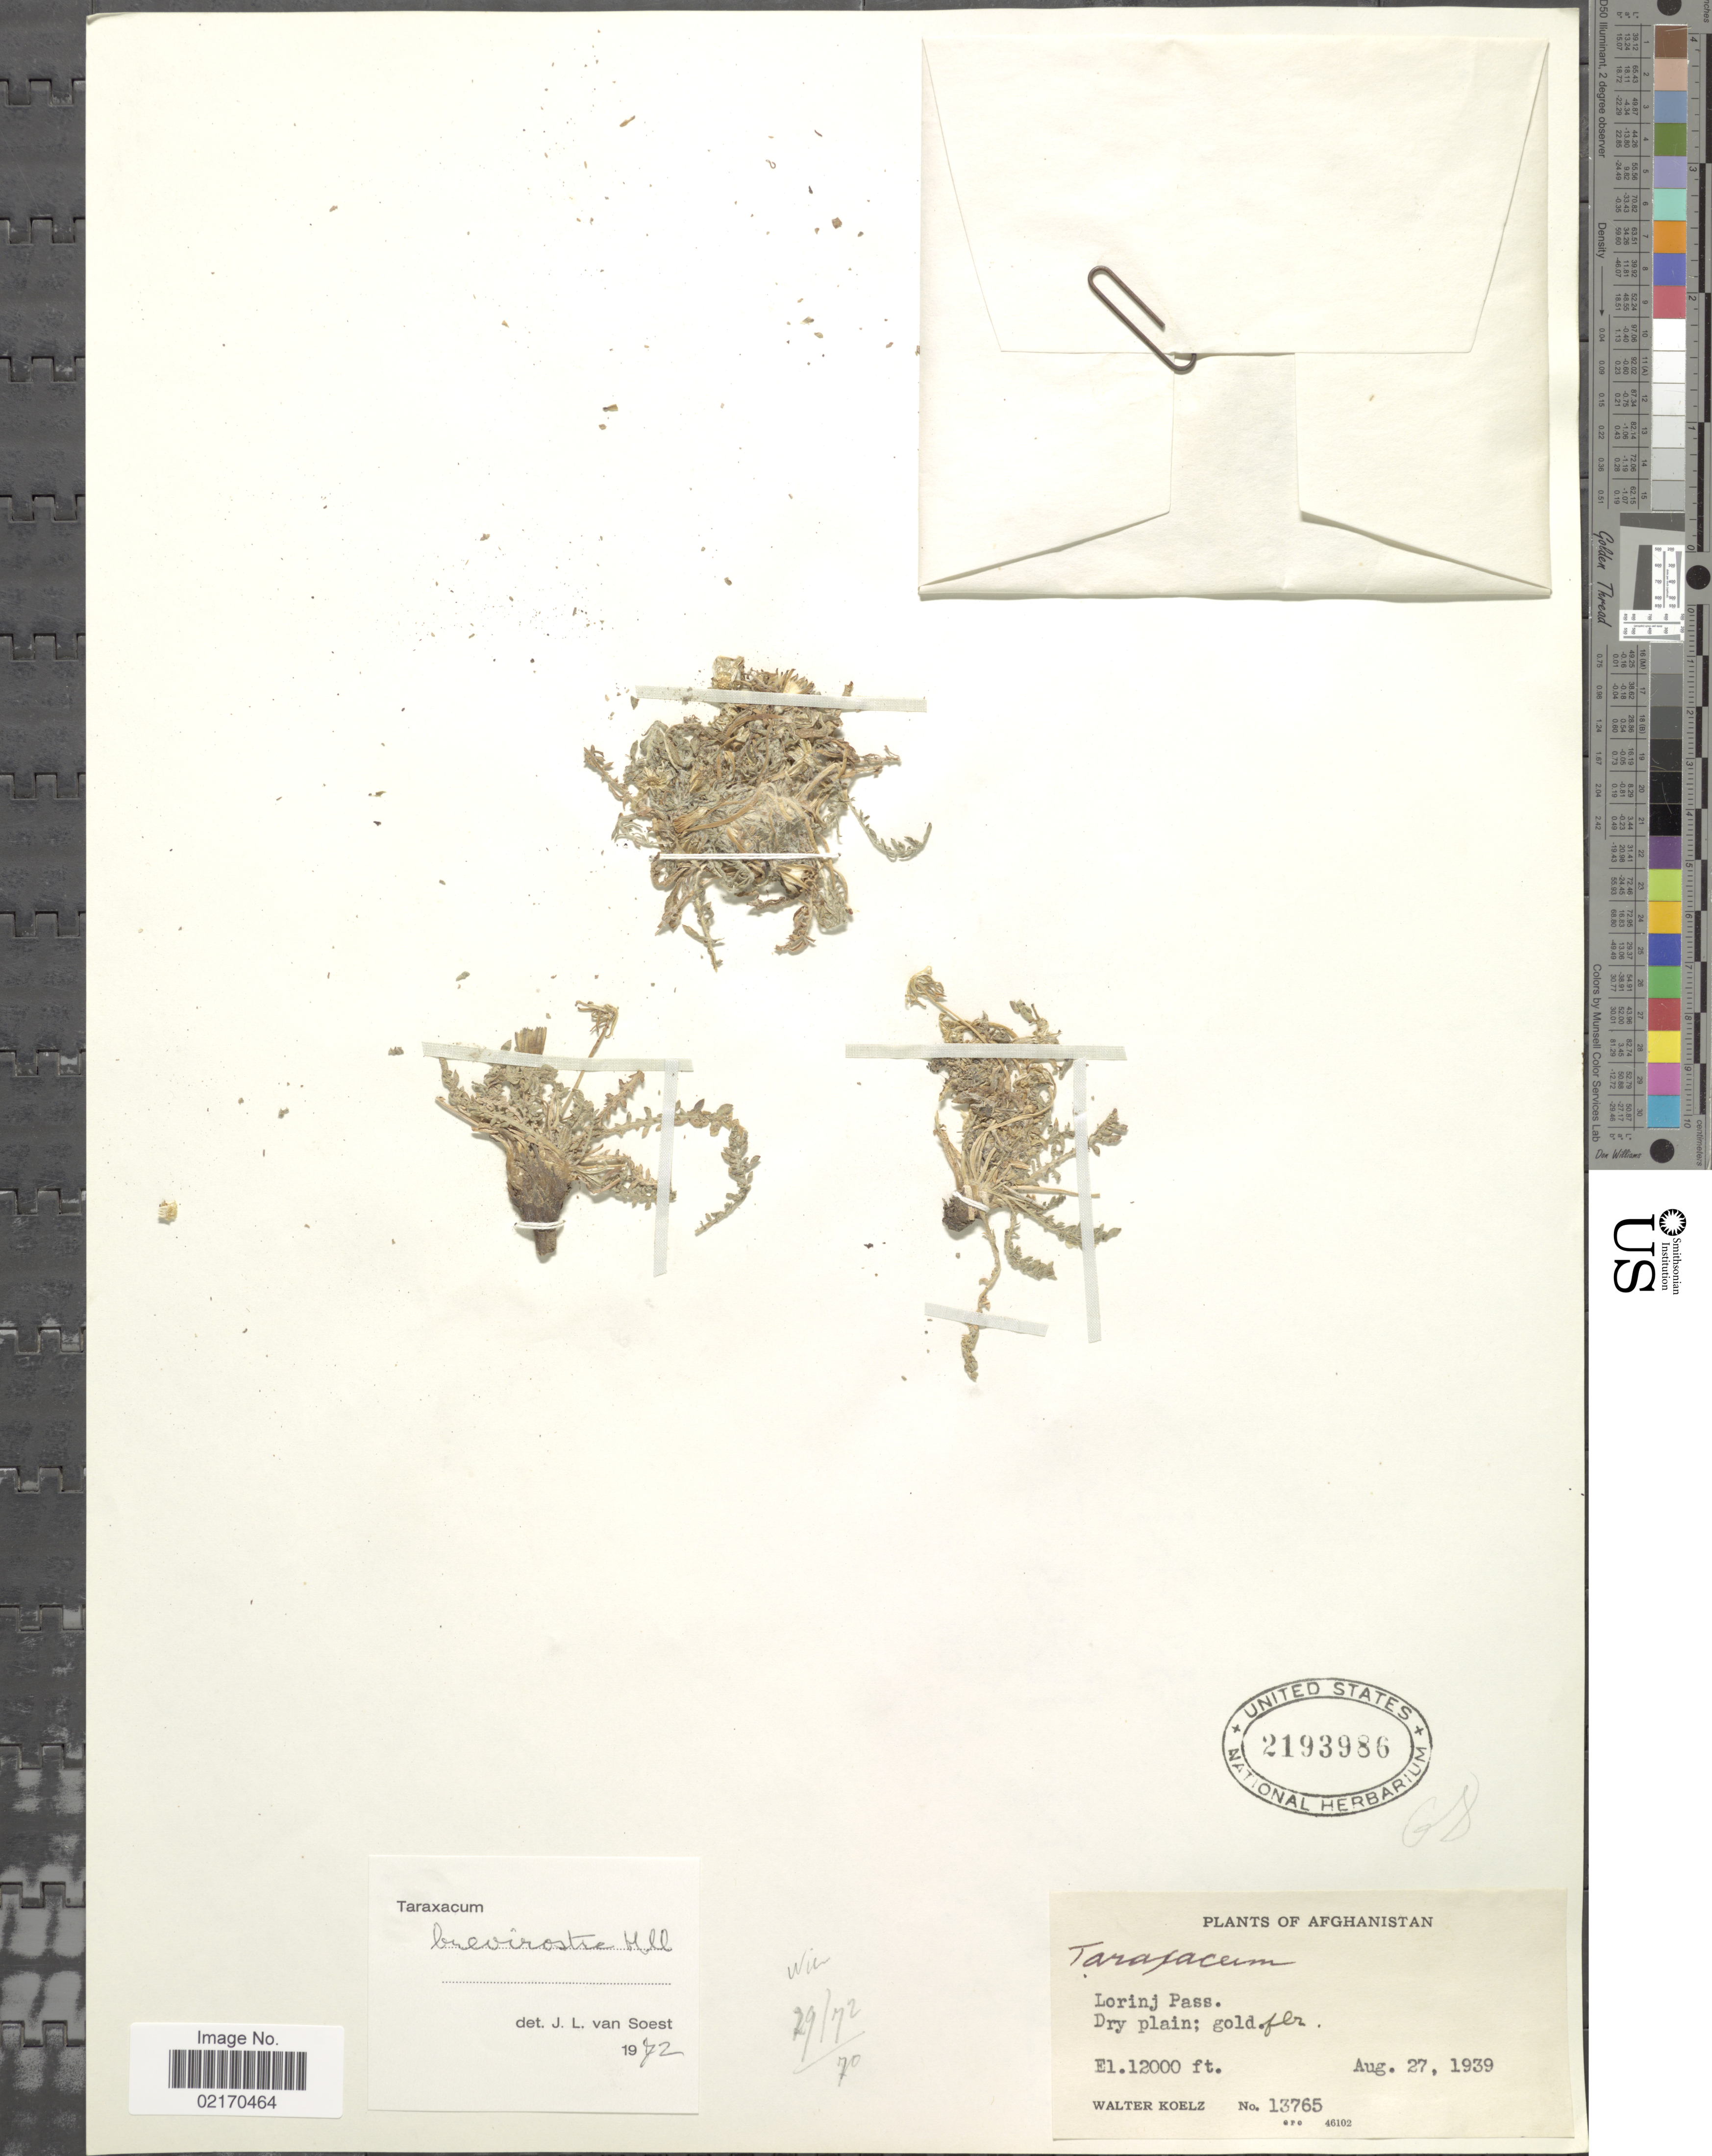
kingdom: Plantae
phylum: Tracheophyta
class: Magnoliopsida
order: Asterales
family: Asteraceae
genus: Taraxacum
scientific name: Taraxacum brevirostre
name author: Hand.-Mazz.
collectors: W. N. Koelz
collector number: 13765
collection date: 1939-08-27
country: Afghanistan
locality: Lorinj Pass.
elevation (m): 3658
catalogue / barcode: US 2193986